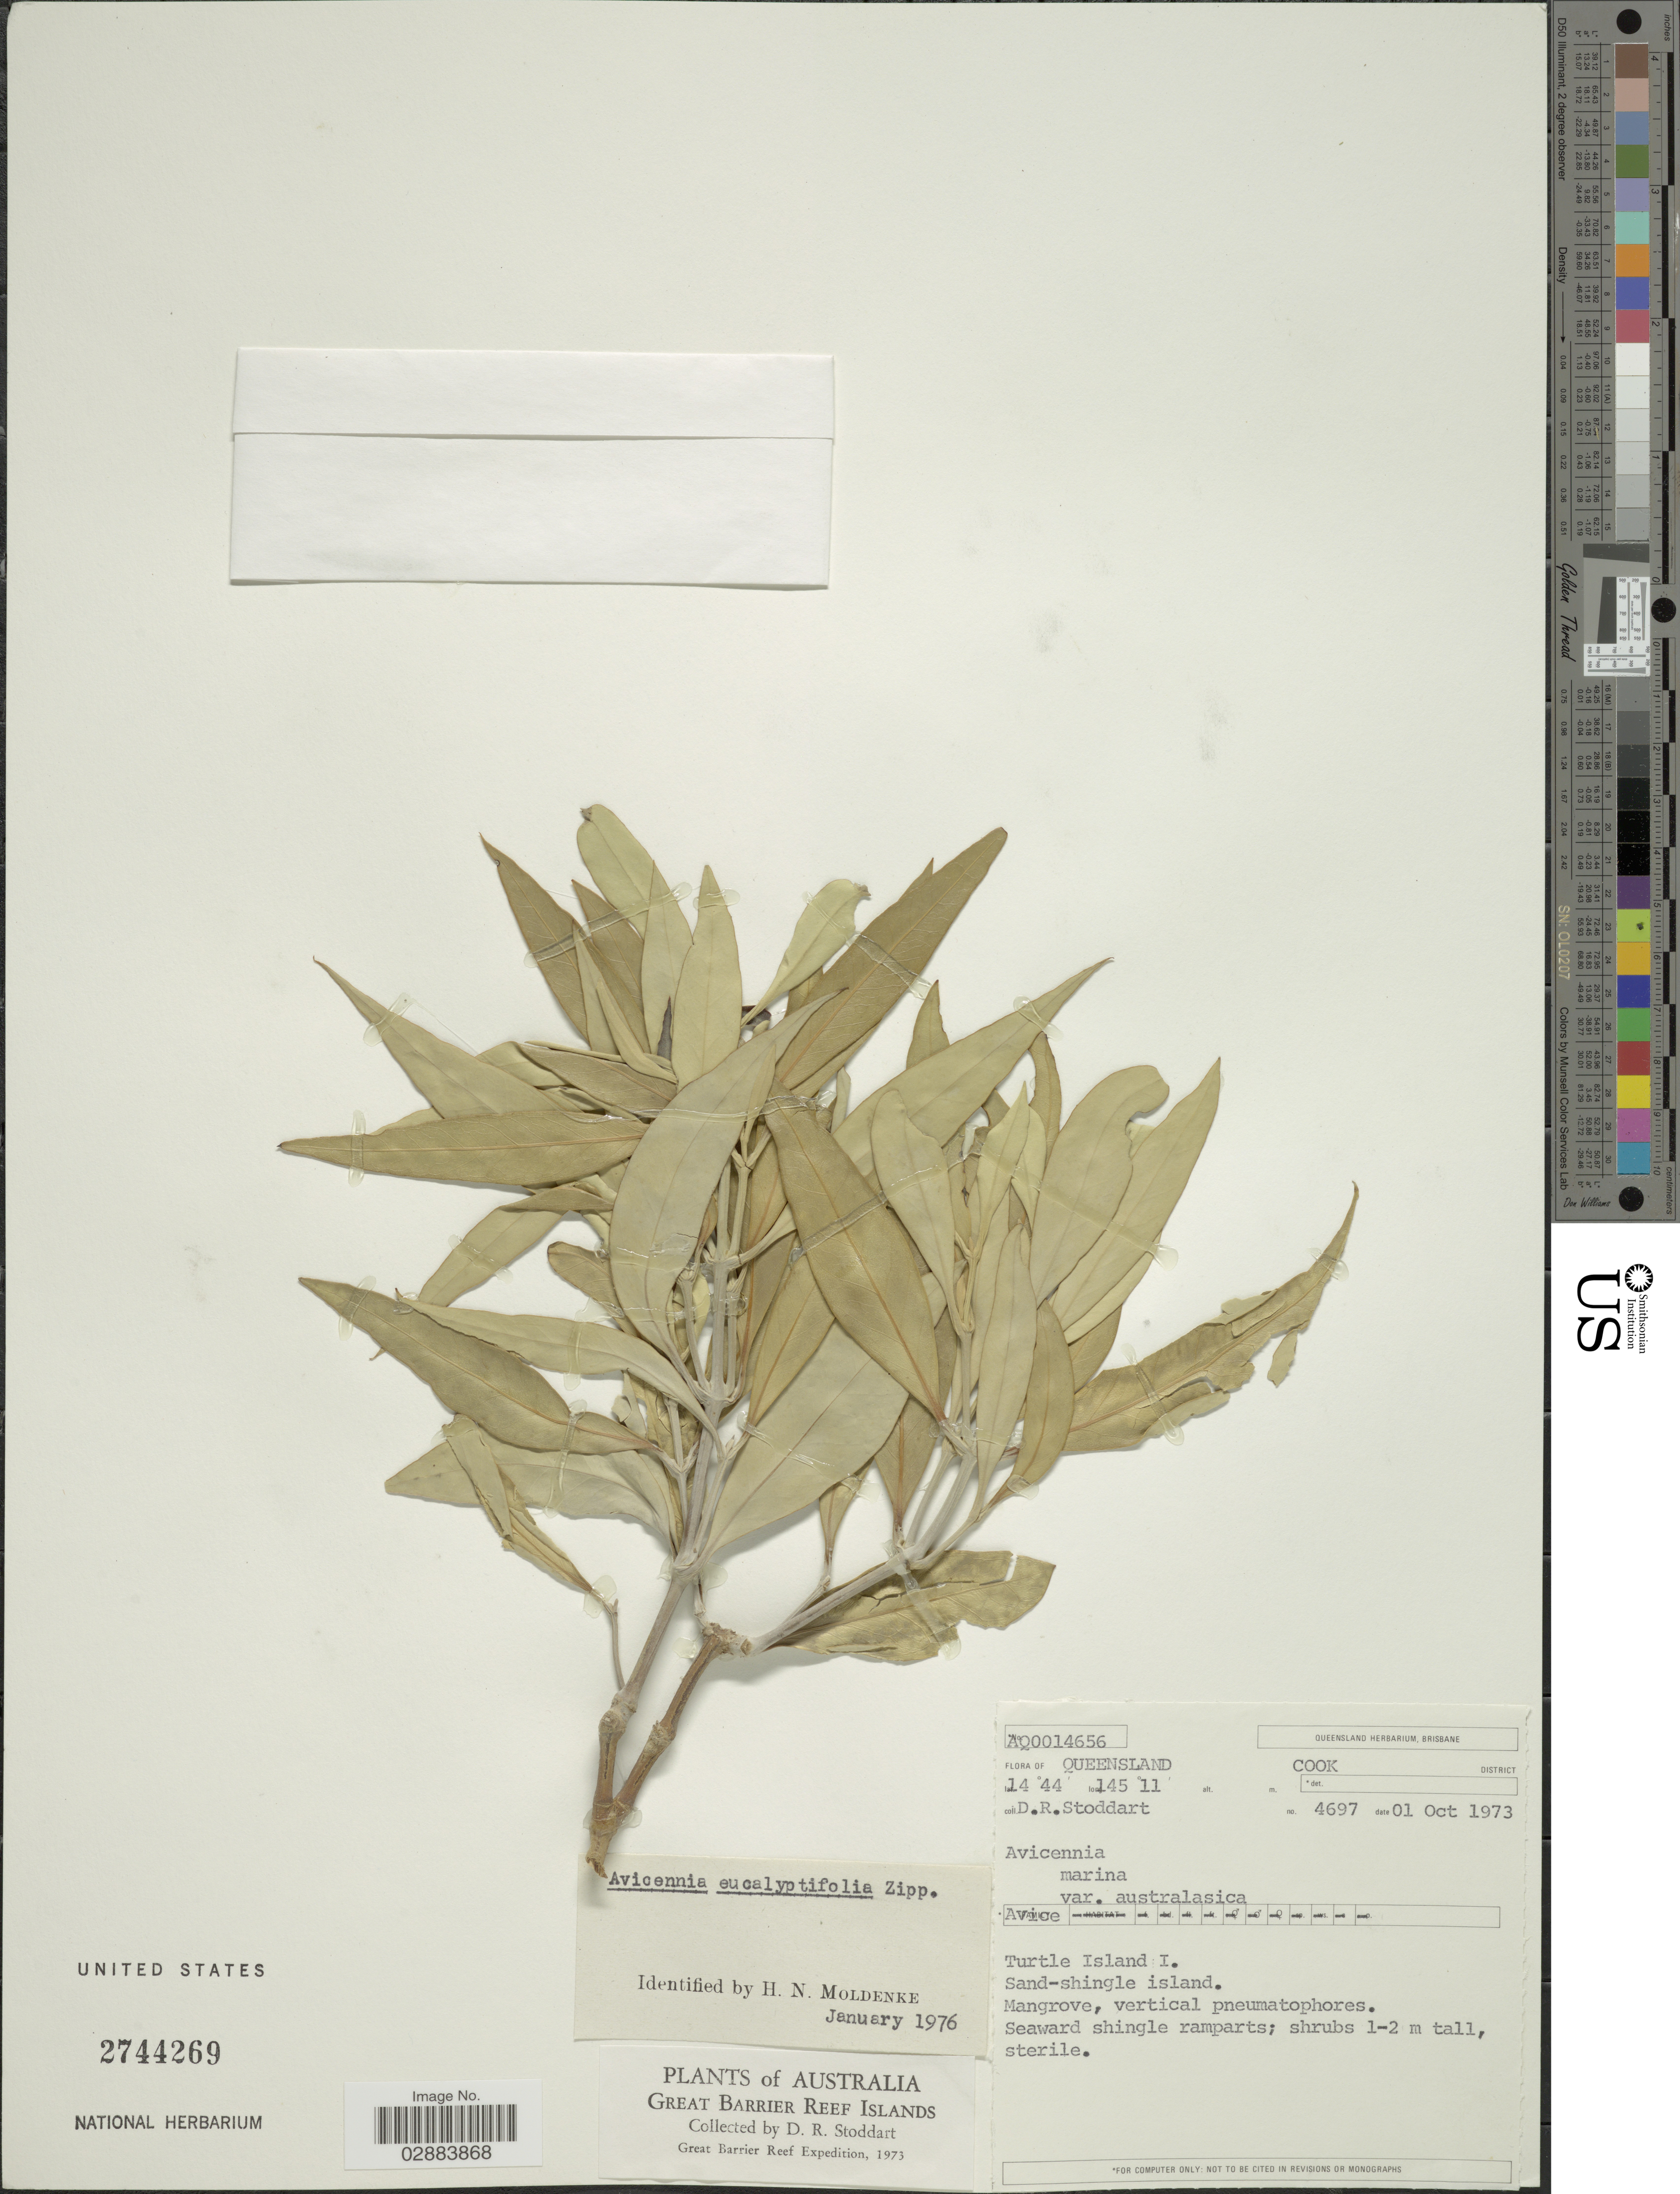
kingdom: Plantae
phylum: Tracheophyta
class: Magnoliopsida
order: Lamiales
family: Acanthaceae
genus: Avicennia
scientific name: Avicennia eucalyptifolia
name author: (Valeton) Zipp. ex Moldenke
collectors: D. R. Stoddart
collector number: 4697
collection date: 1973-10-01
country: Australia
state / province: Queensland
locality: Cook District. Turtle Island I.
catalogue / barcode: US 2744269